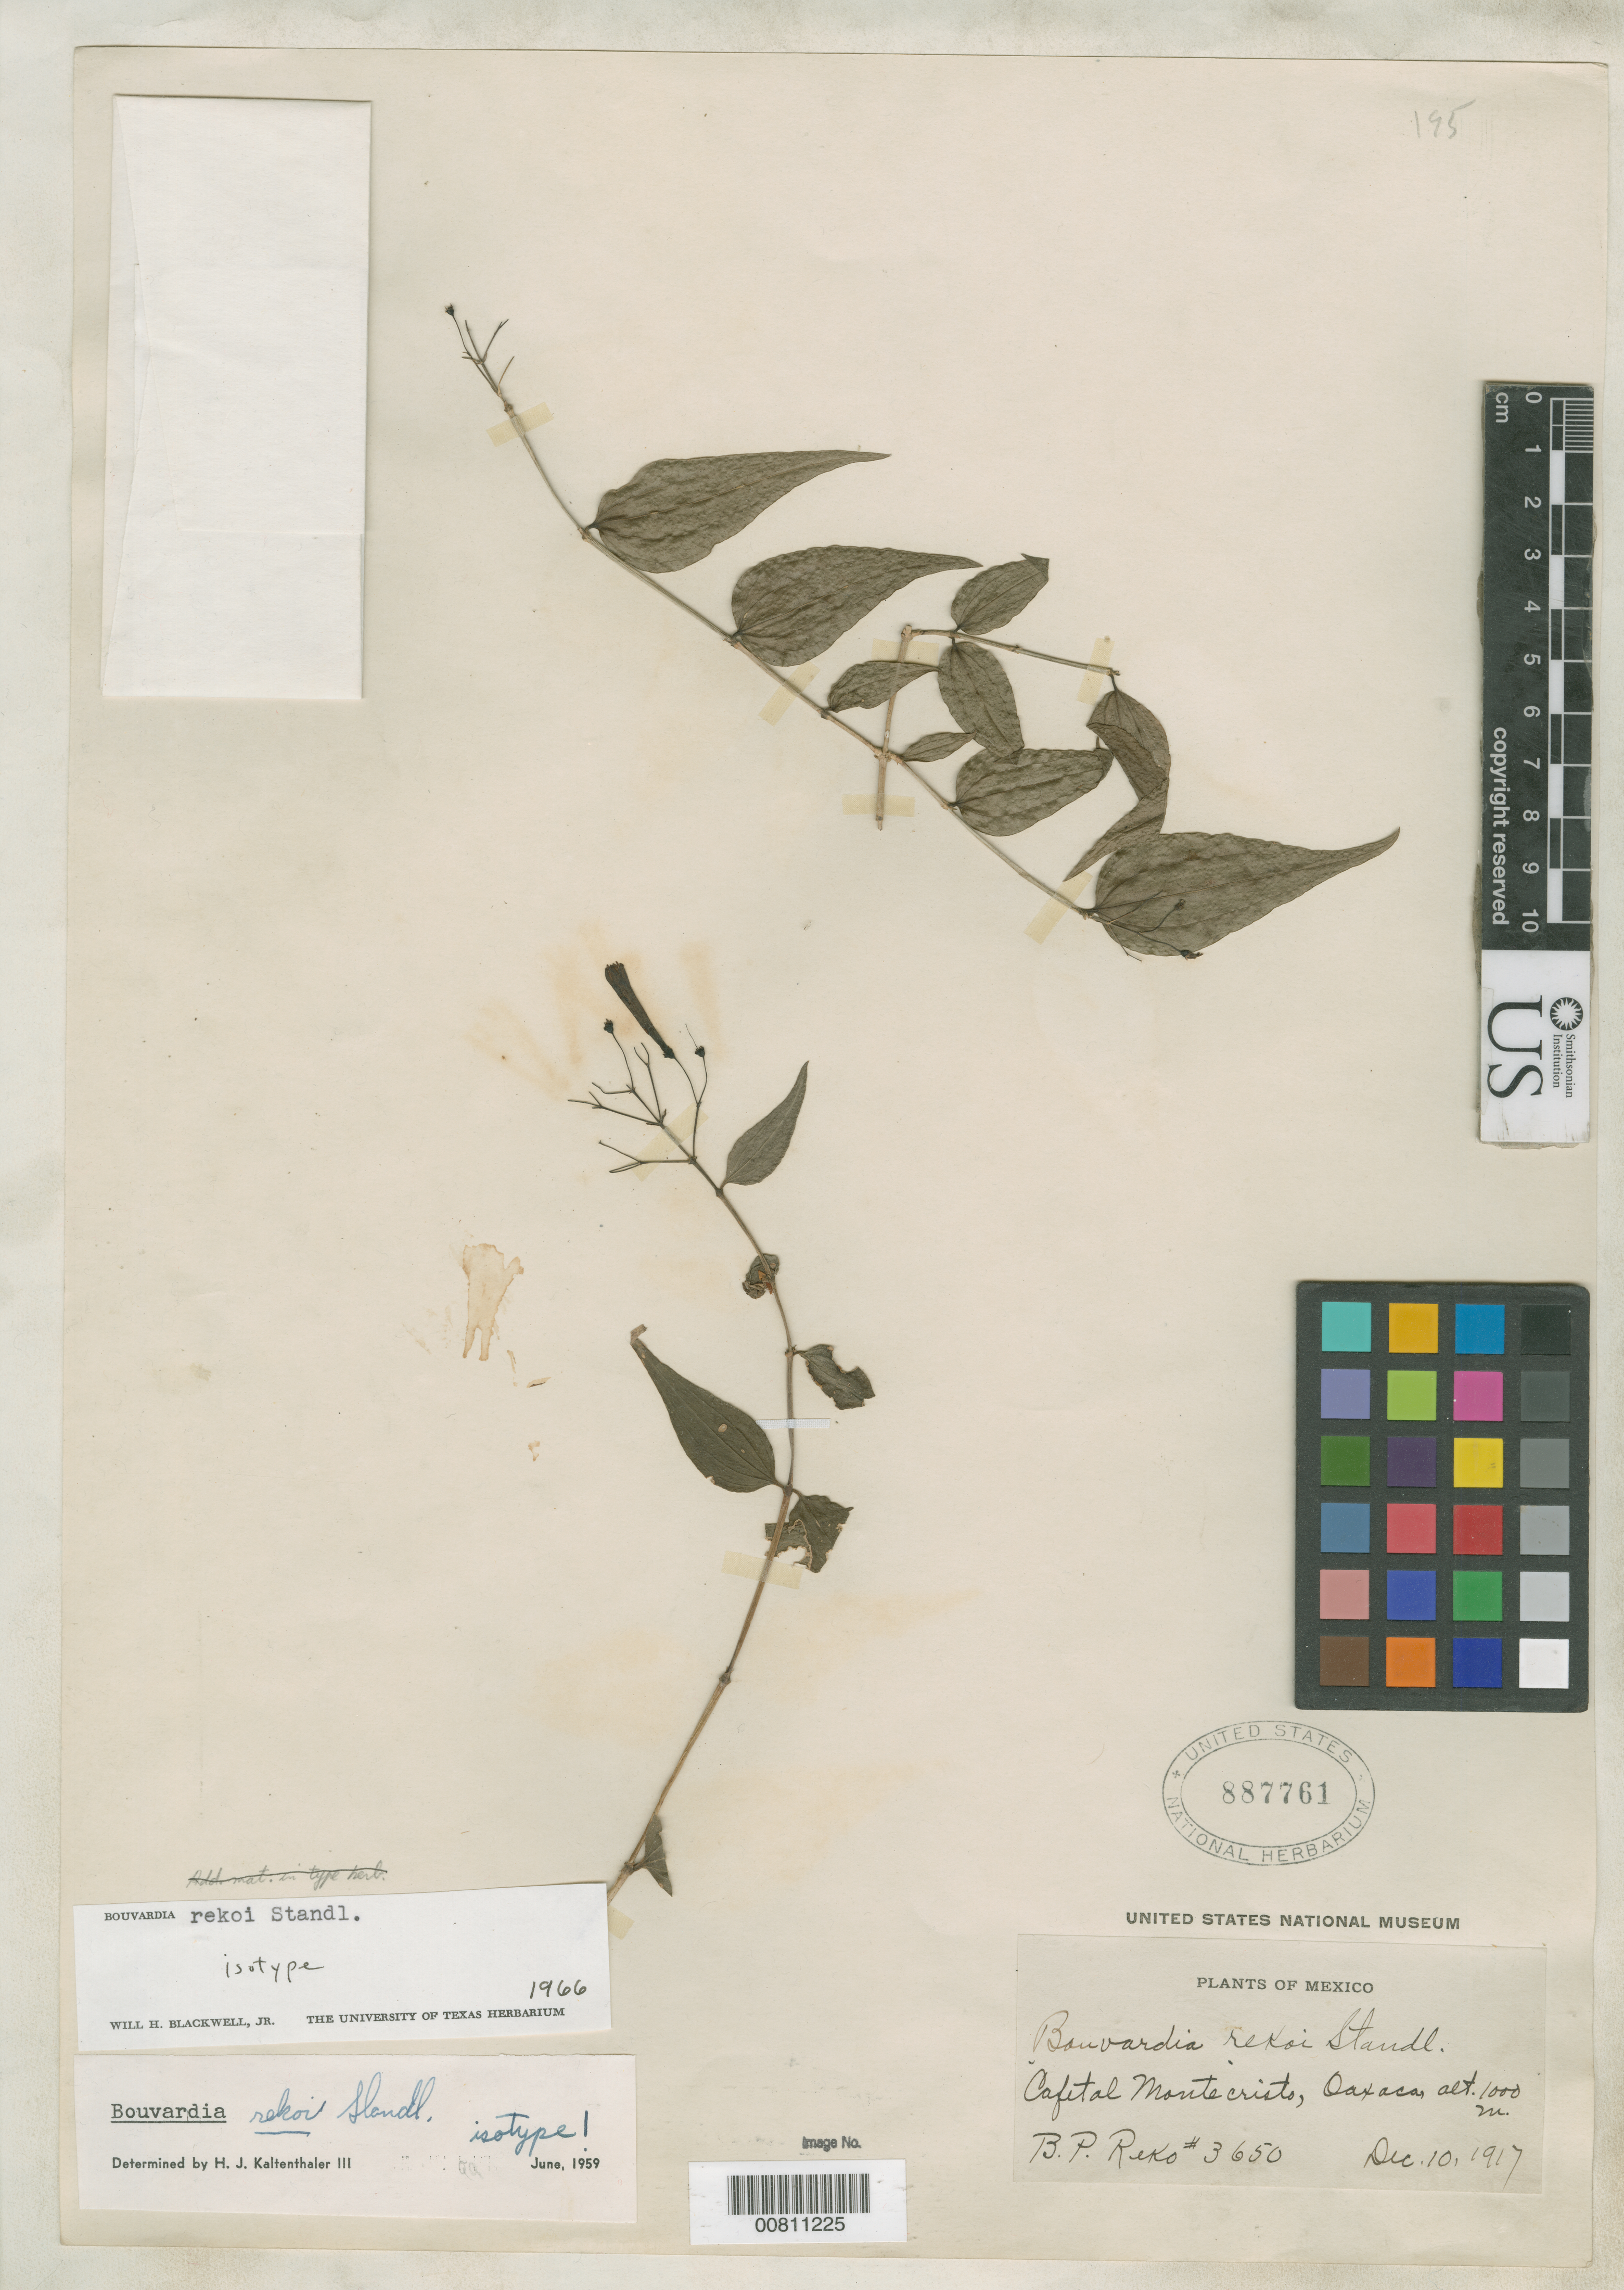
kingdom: Plantae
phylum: Tracheophyta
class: Magnoliopsida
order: Gentianales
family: Rubiaceae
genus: Bouvardia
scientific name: Bouvardia rekoi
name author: Standl.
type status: Possible Isotype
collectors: B. P. Reko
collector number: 3650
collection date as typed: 10 Dec 1917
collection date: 1917-12-10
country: Mexico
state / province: Oaxaca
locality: Cafetal Montecristo, Oaxaca.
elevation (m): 1000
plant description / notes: Annotated as isotype by Kaltenthaler (1959) and by Blackwell (1966) but collection date does not match holotype.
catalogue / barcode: US 887761